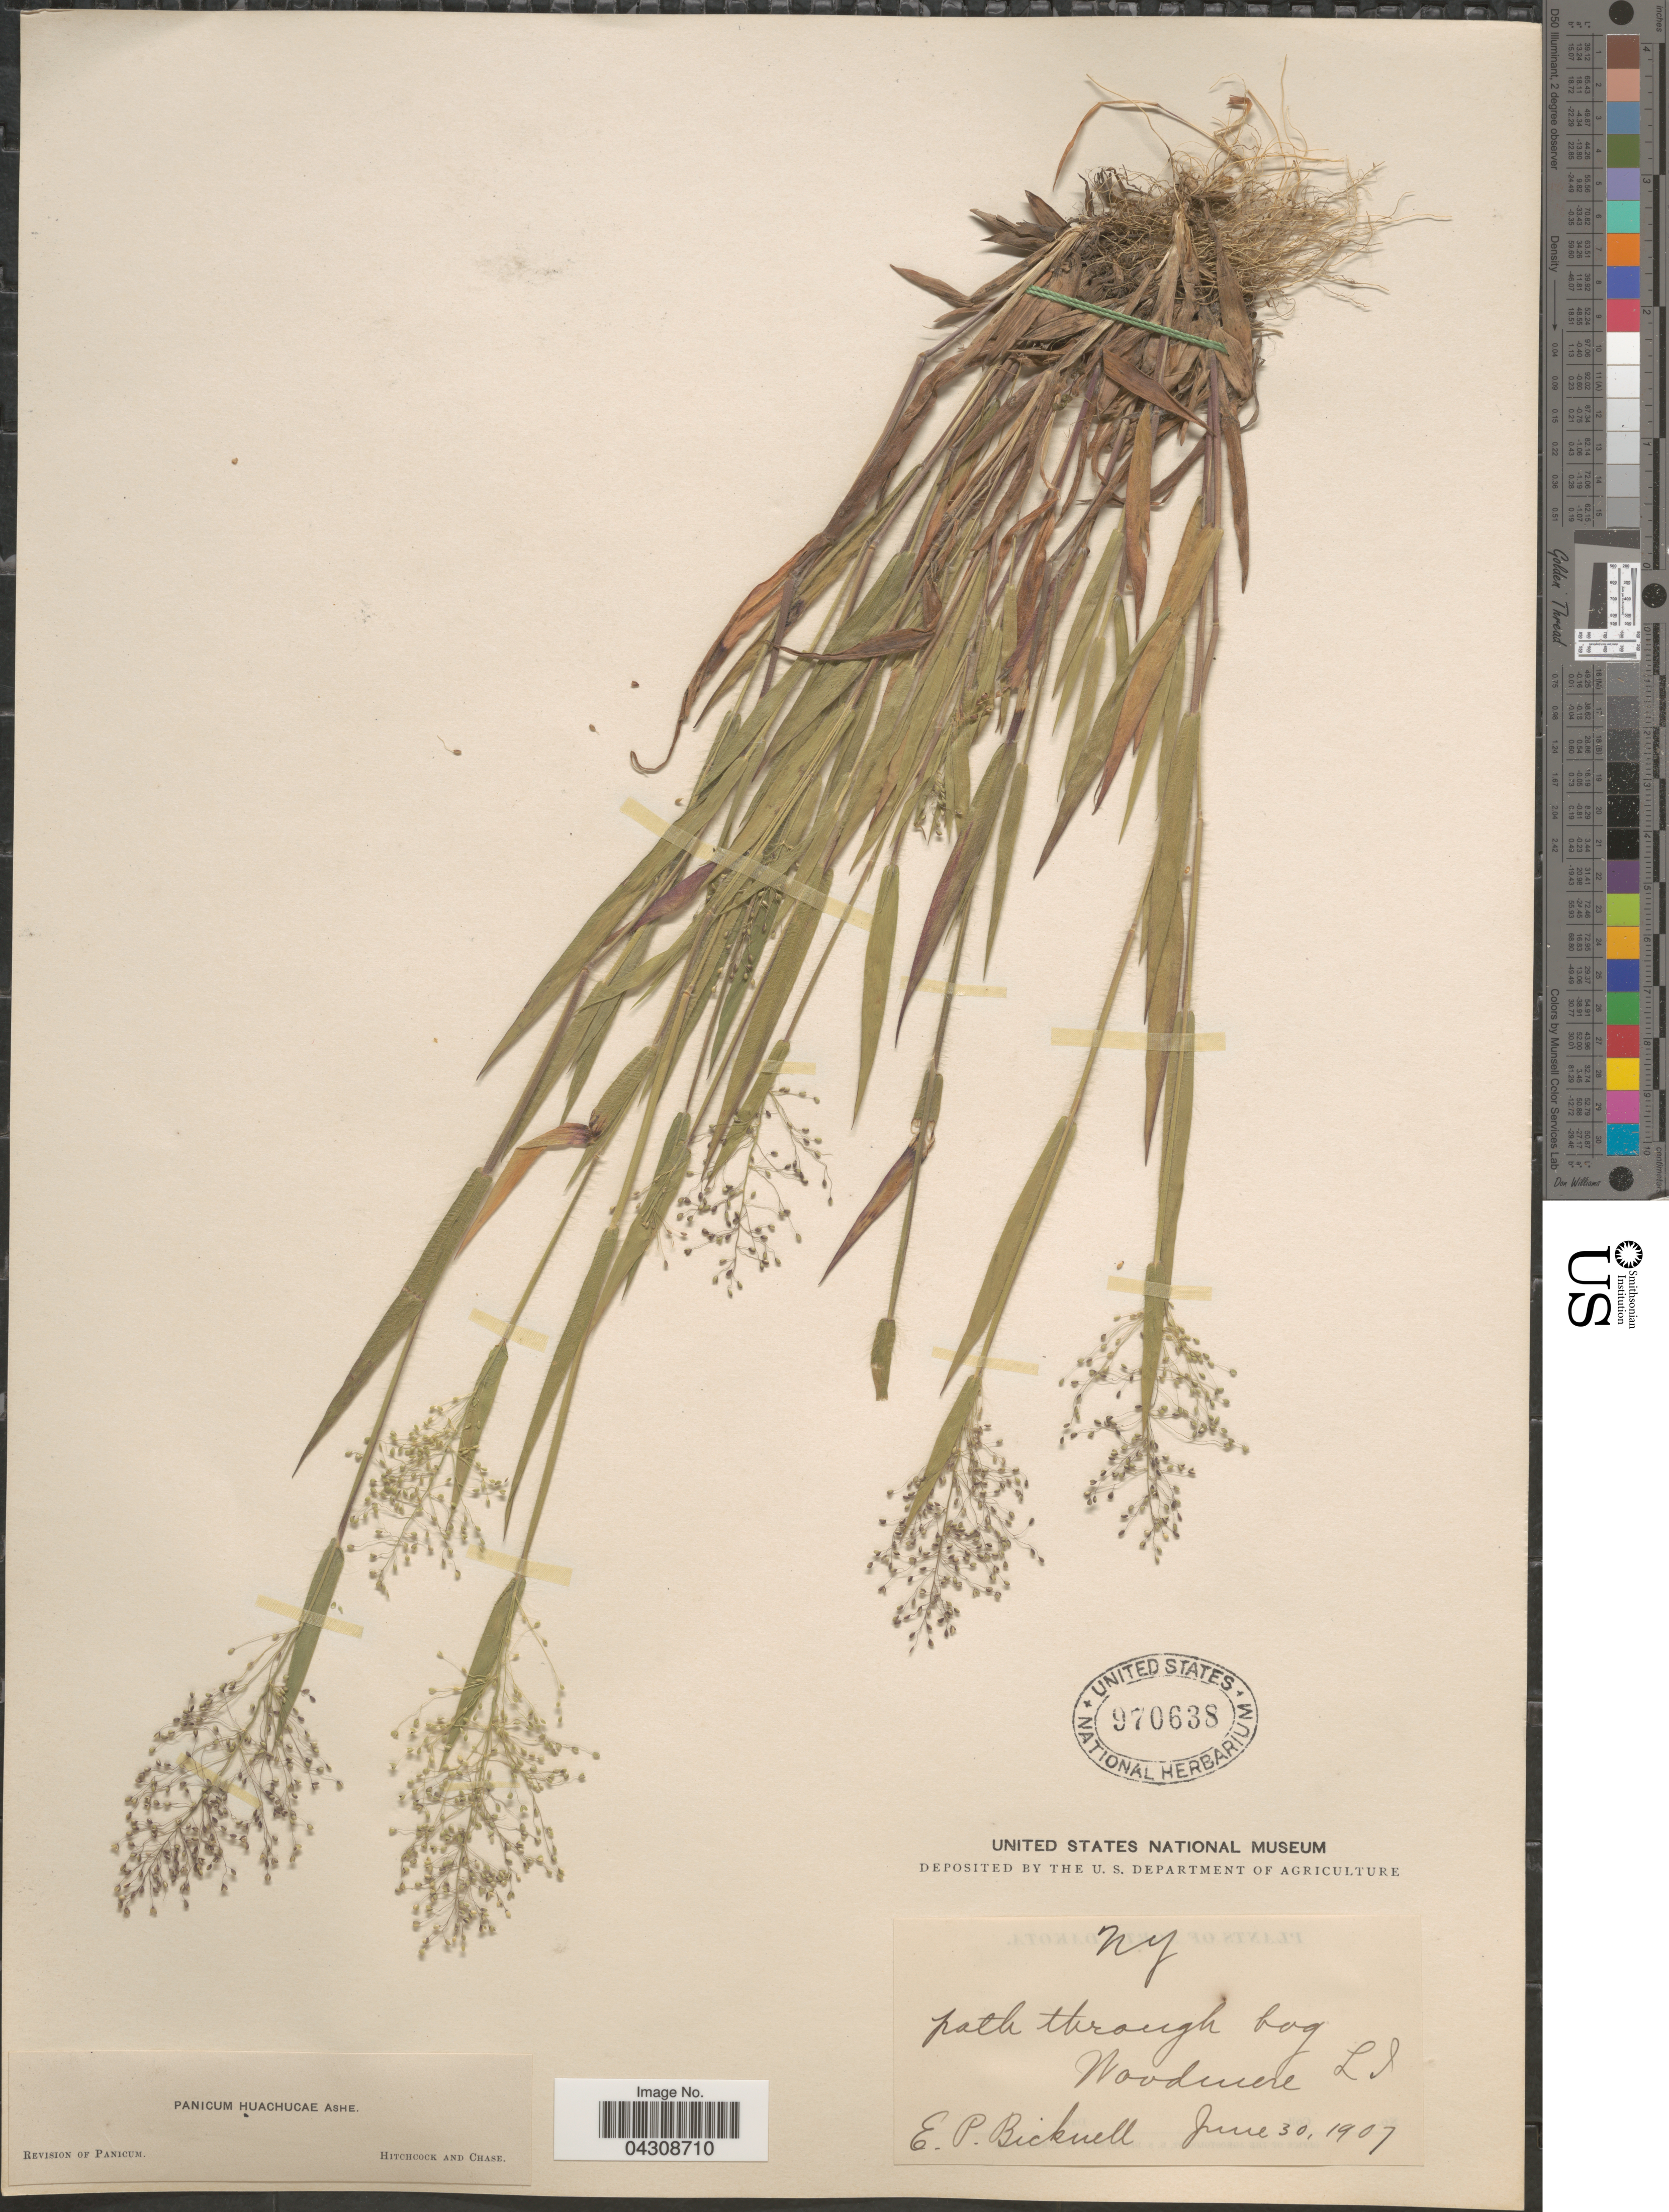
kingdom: Plantae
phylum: Tracheophyta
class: Liliopsida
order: Poales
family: Poaceae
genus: Dichanthelium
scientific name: Dichanthelium acuminatum var. acuminatum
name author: (Sw.) Gould & C.A. Clark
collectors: E. P. Bicknell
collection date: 1907-06-30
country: United States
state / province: New York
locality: Woodmere LI.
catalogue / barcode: US 970638